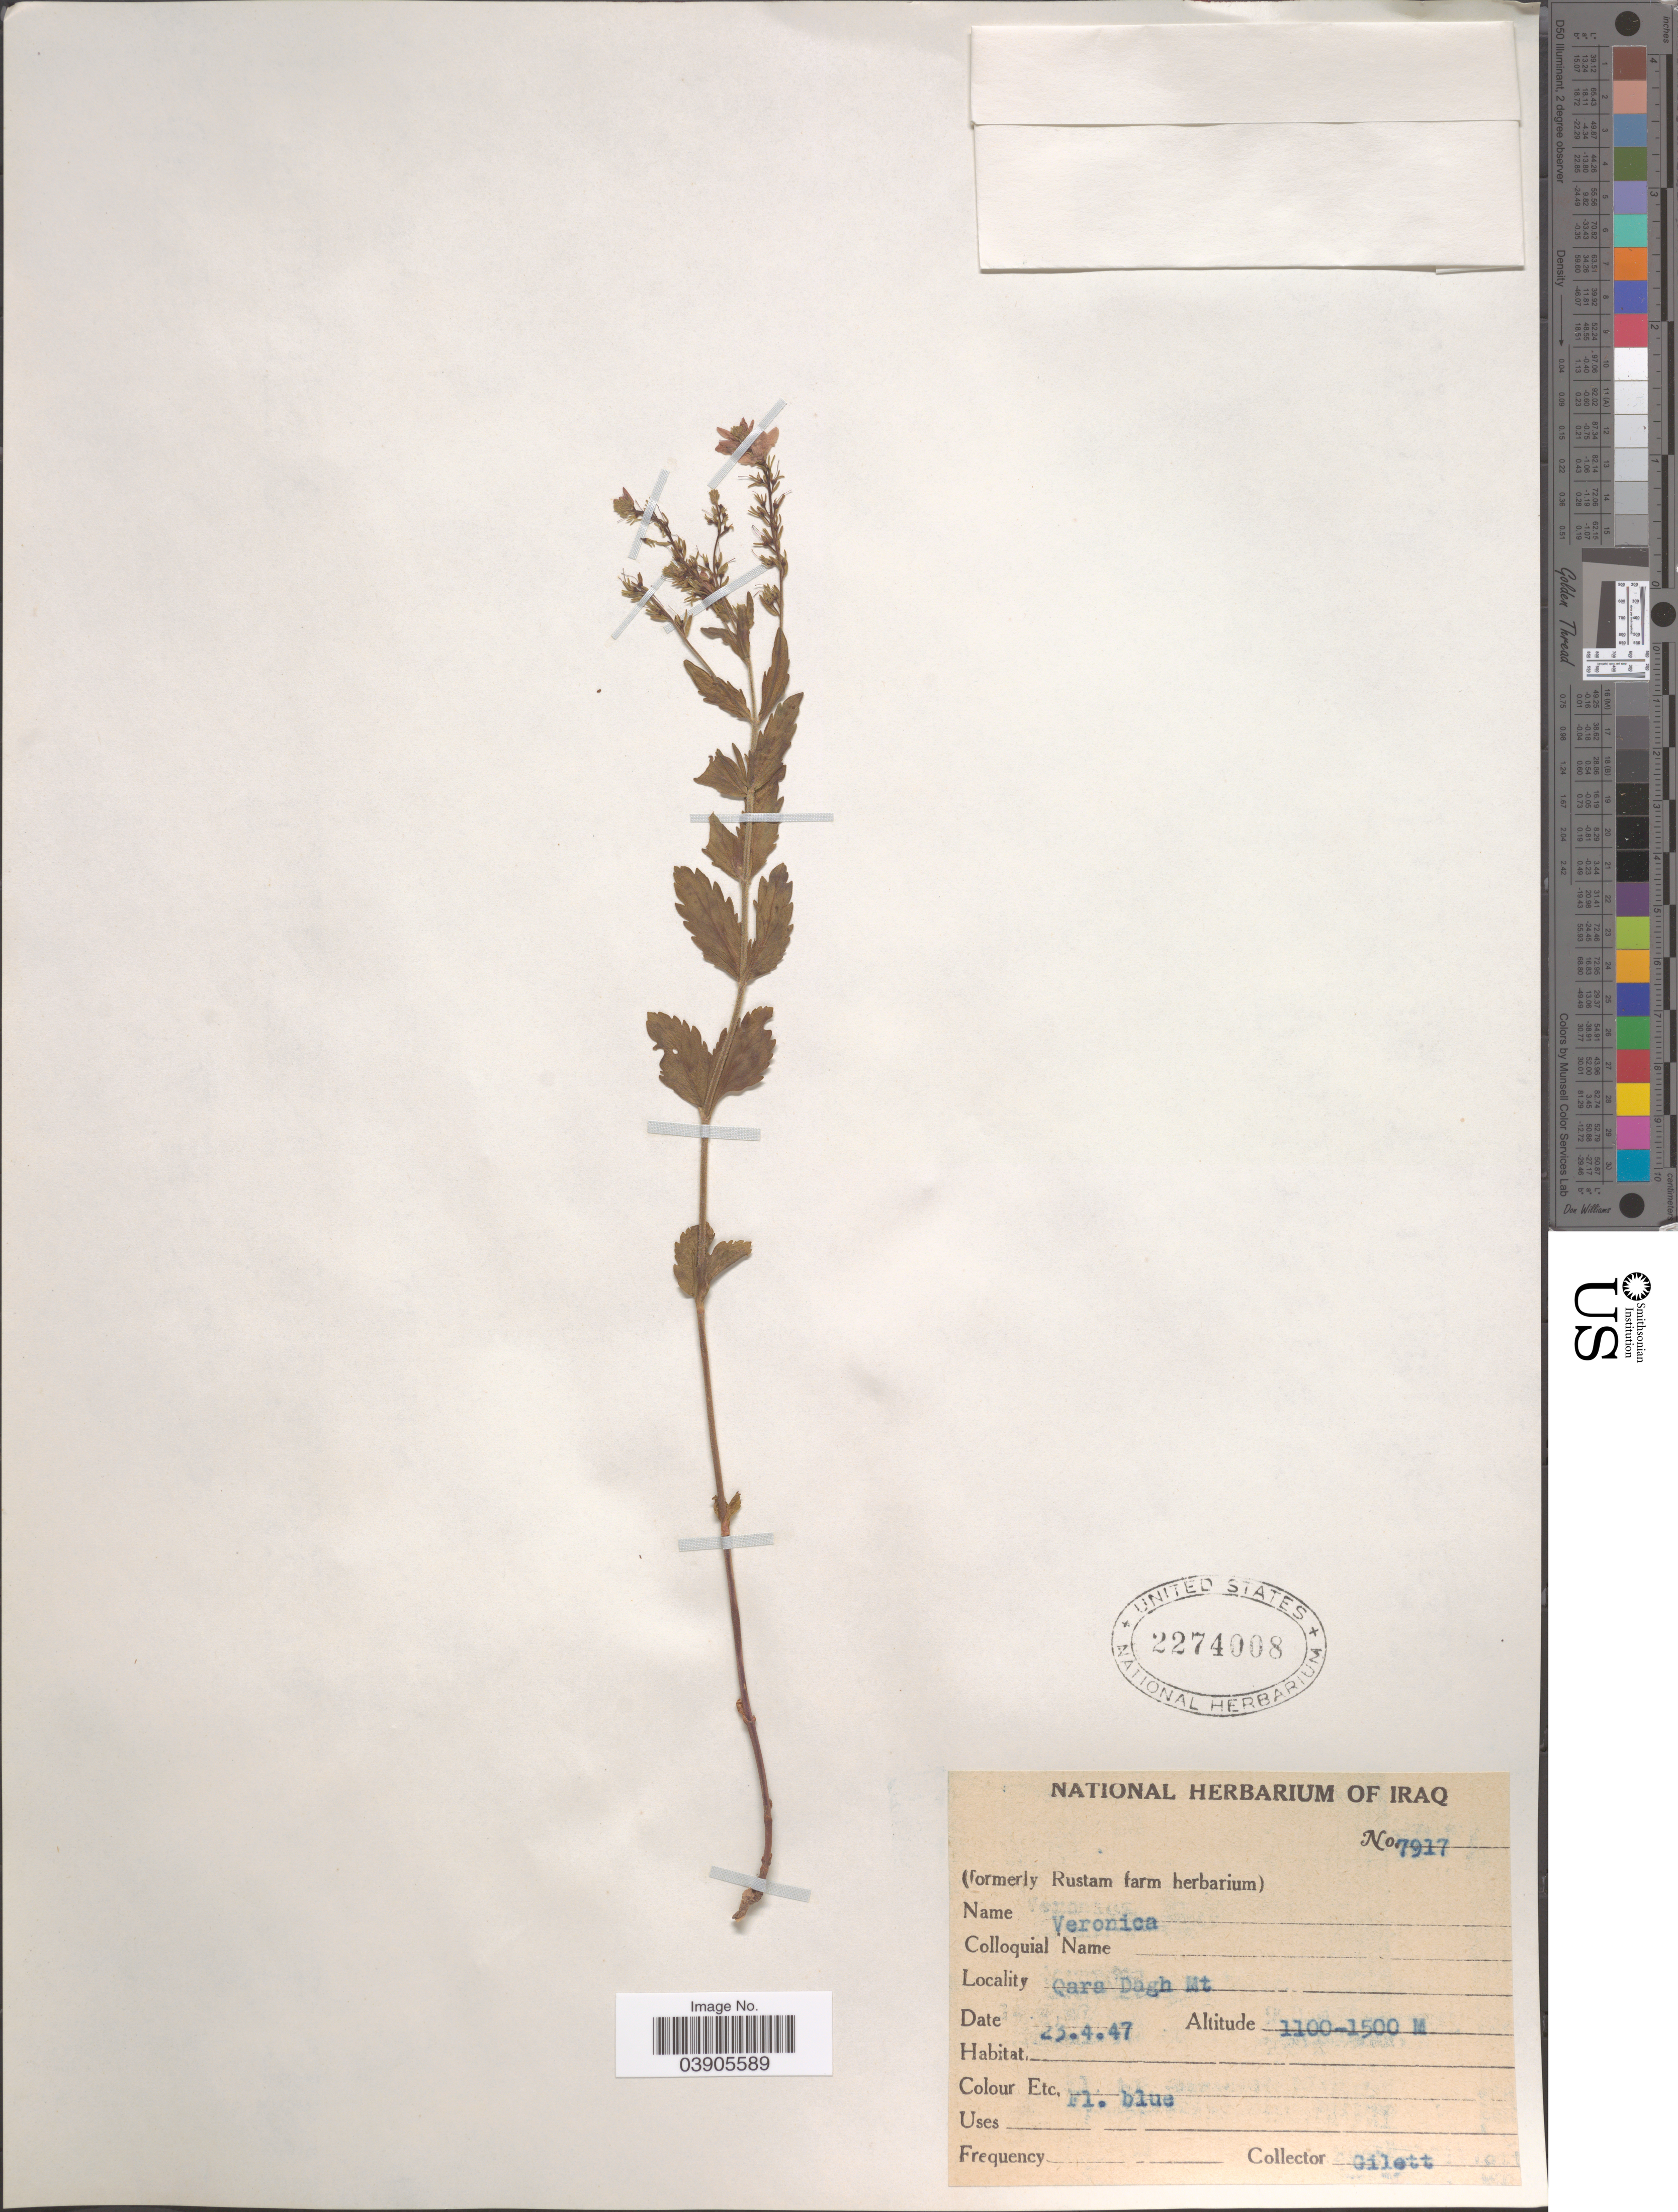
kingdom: Plantae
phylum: Tracheophyta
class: Magnoliopsida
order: Lamiales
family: Plantaginaceae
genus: Veronica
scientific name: Veronica sp.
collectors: Gillett, --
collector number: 7917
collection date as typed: Transcribed d/m/y: 23/4/47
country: Iraq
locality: Qara Dagh Mt.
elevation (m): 1100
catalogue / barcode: US 2274008